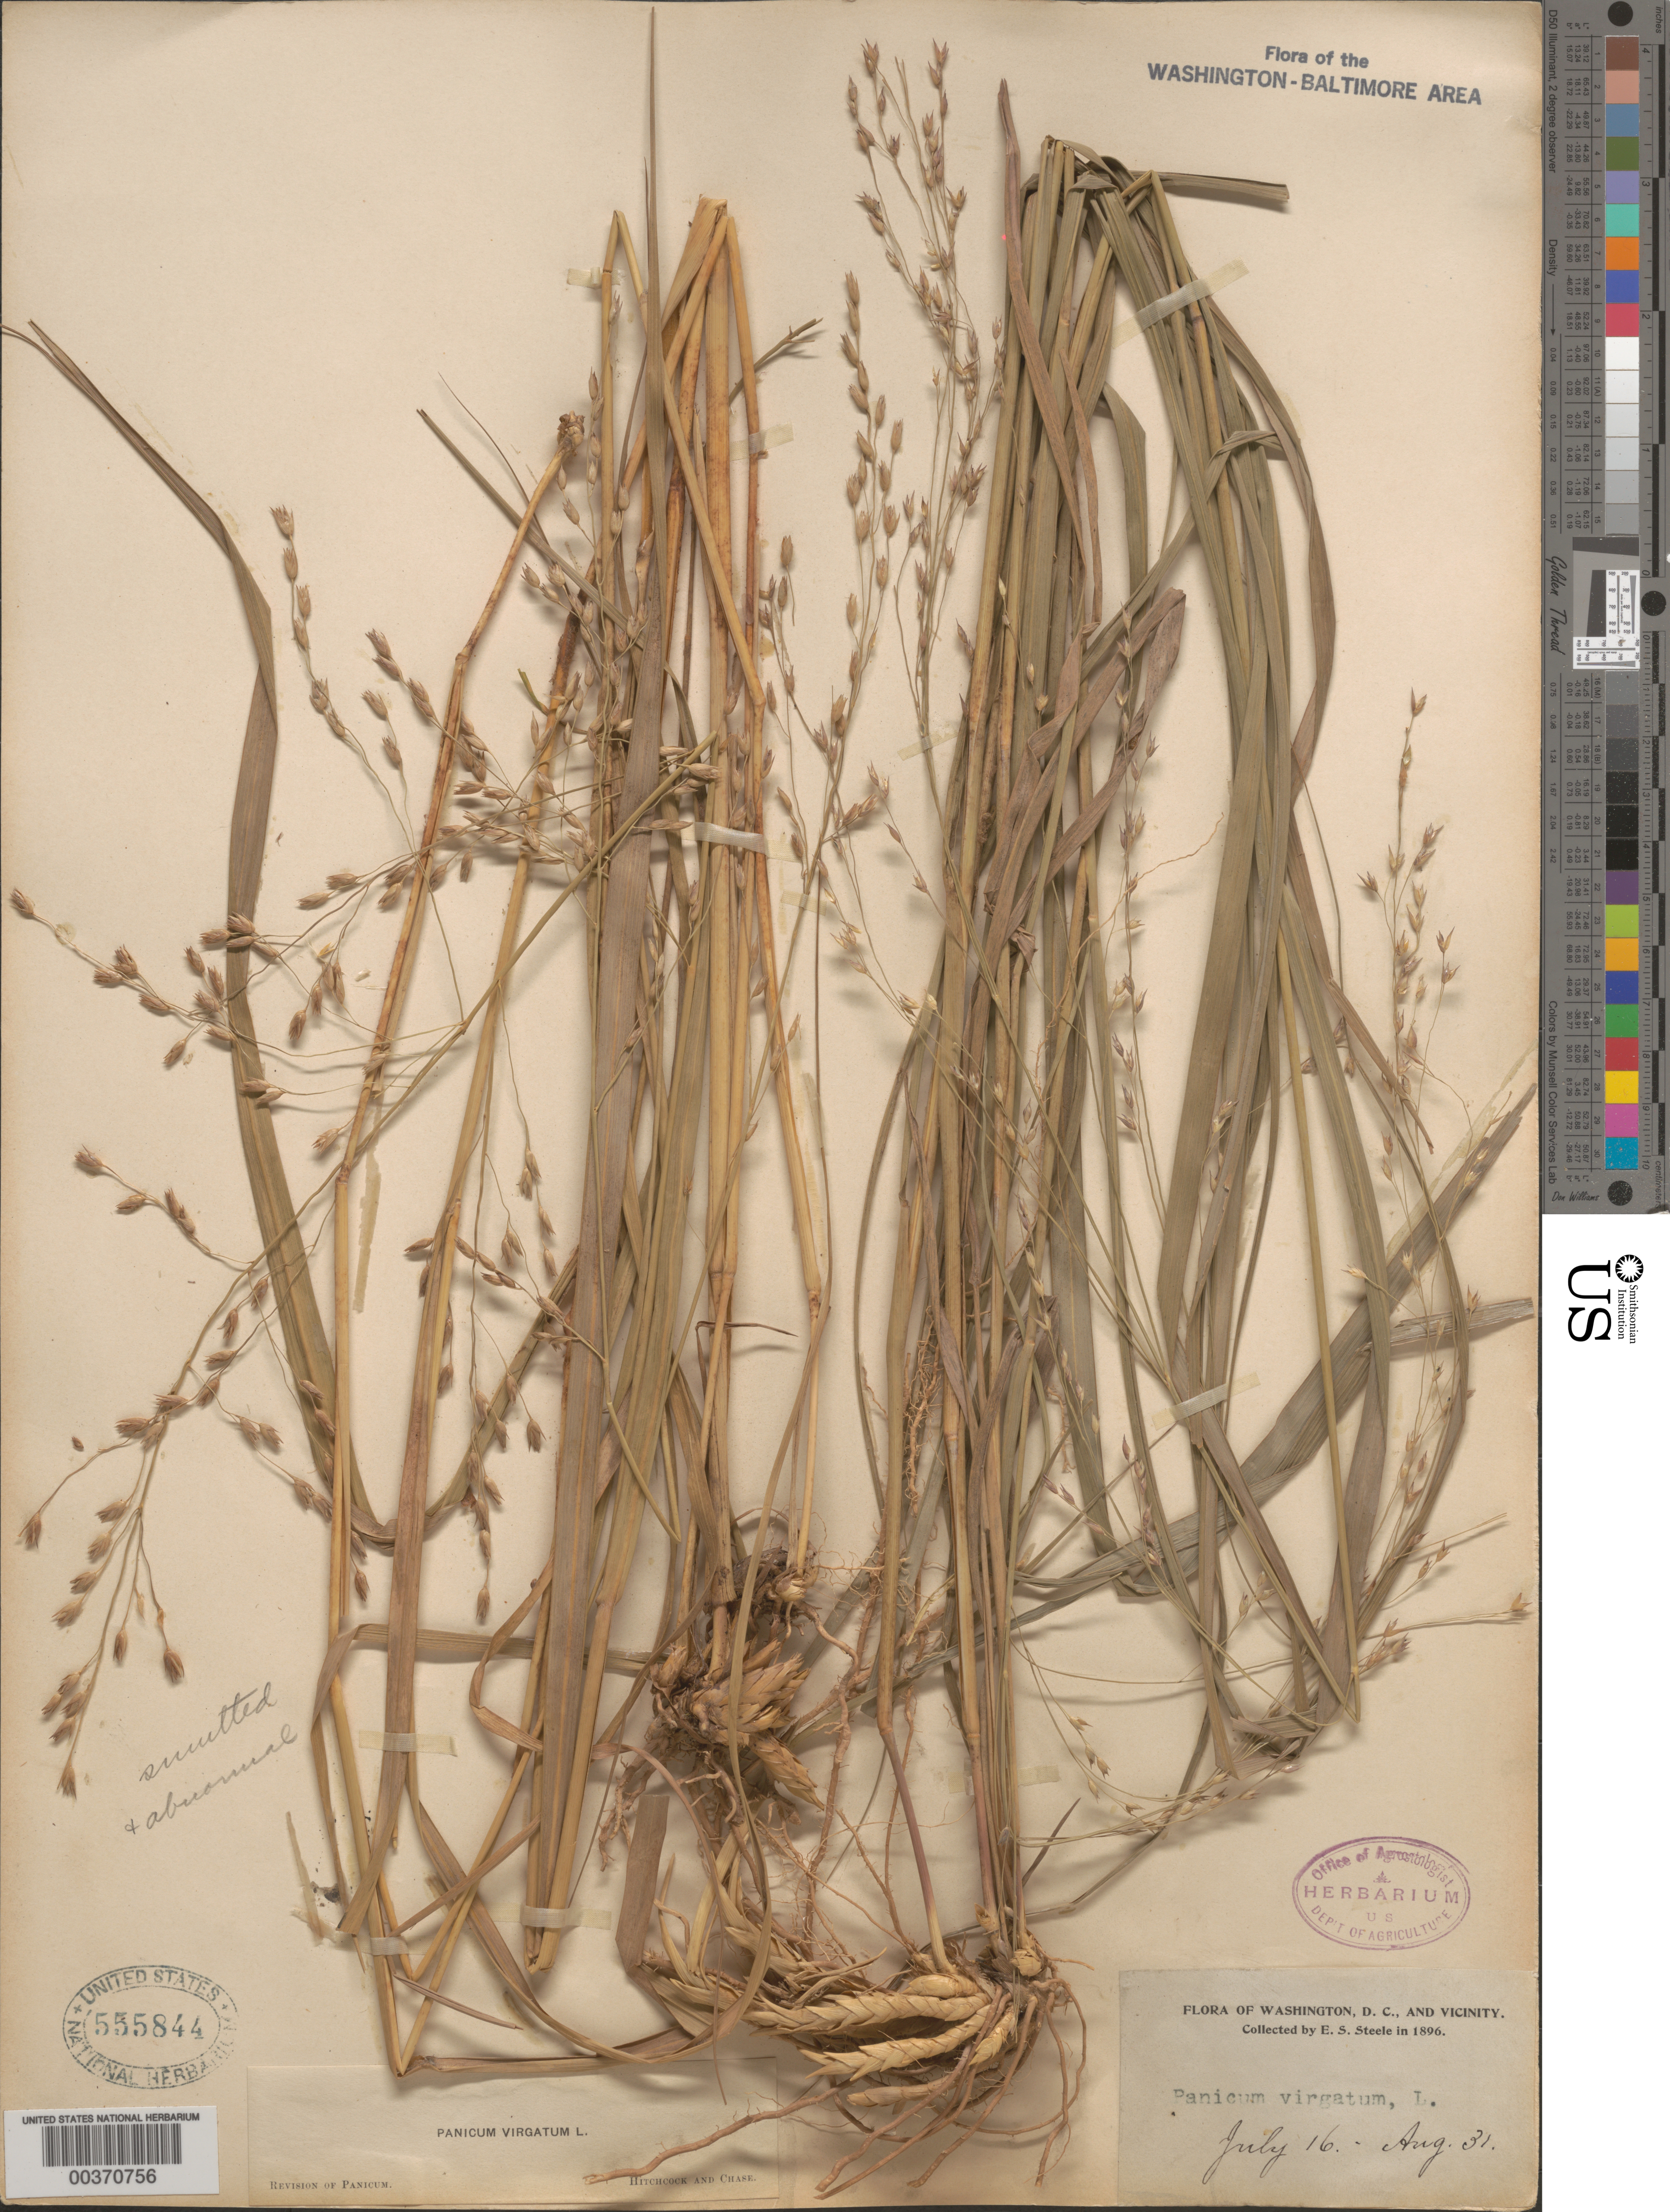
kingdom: Plantae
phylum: Tracheophyta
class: Liliopsida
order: Poales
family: Poaceae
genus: Panicum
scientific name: Panicum virgatum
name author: L.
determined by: Hitchcock, A. S.; Chase, [M.] A.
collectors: E. Steele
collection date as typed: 16 Jul 1896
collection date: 1896-07-16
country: United States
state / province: District of Columbia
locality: Washington DC area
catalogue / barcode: US 555844